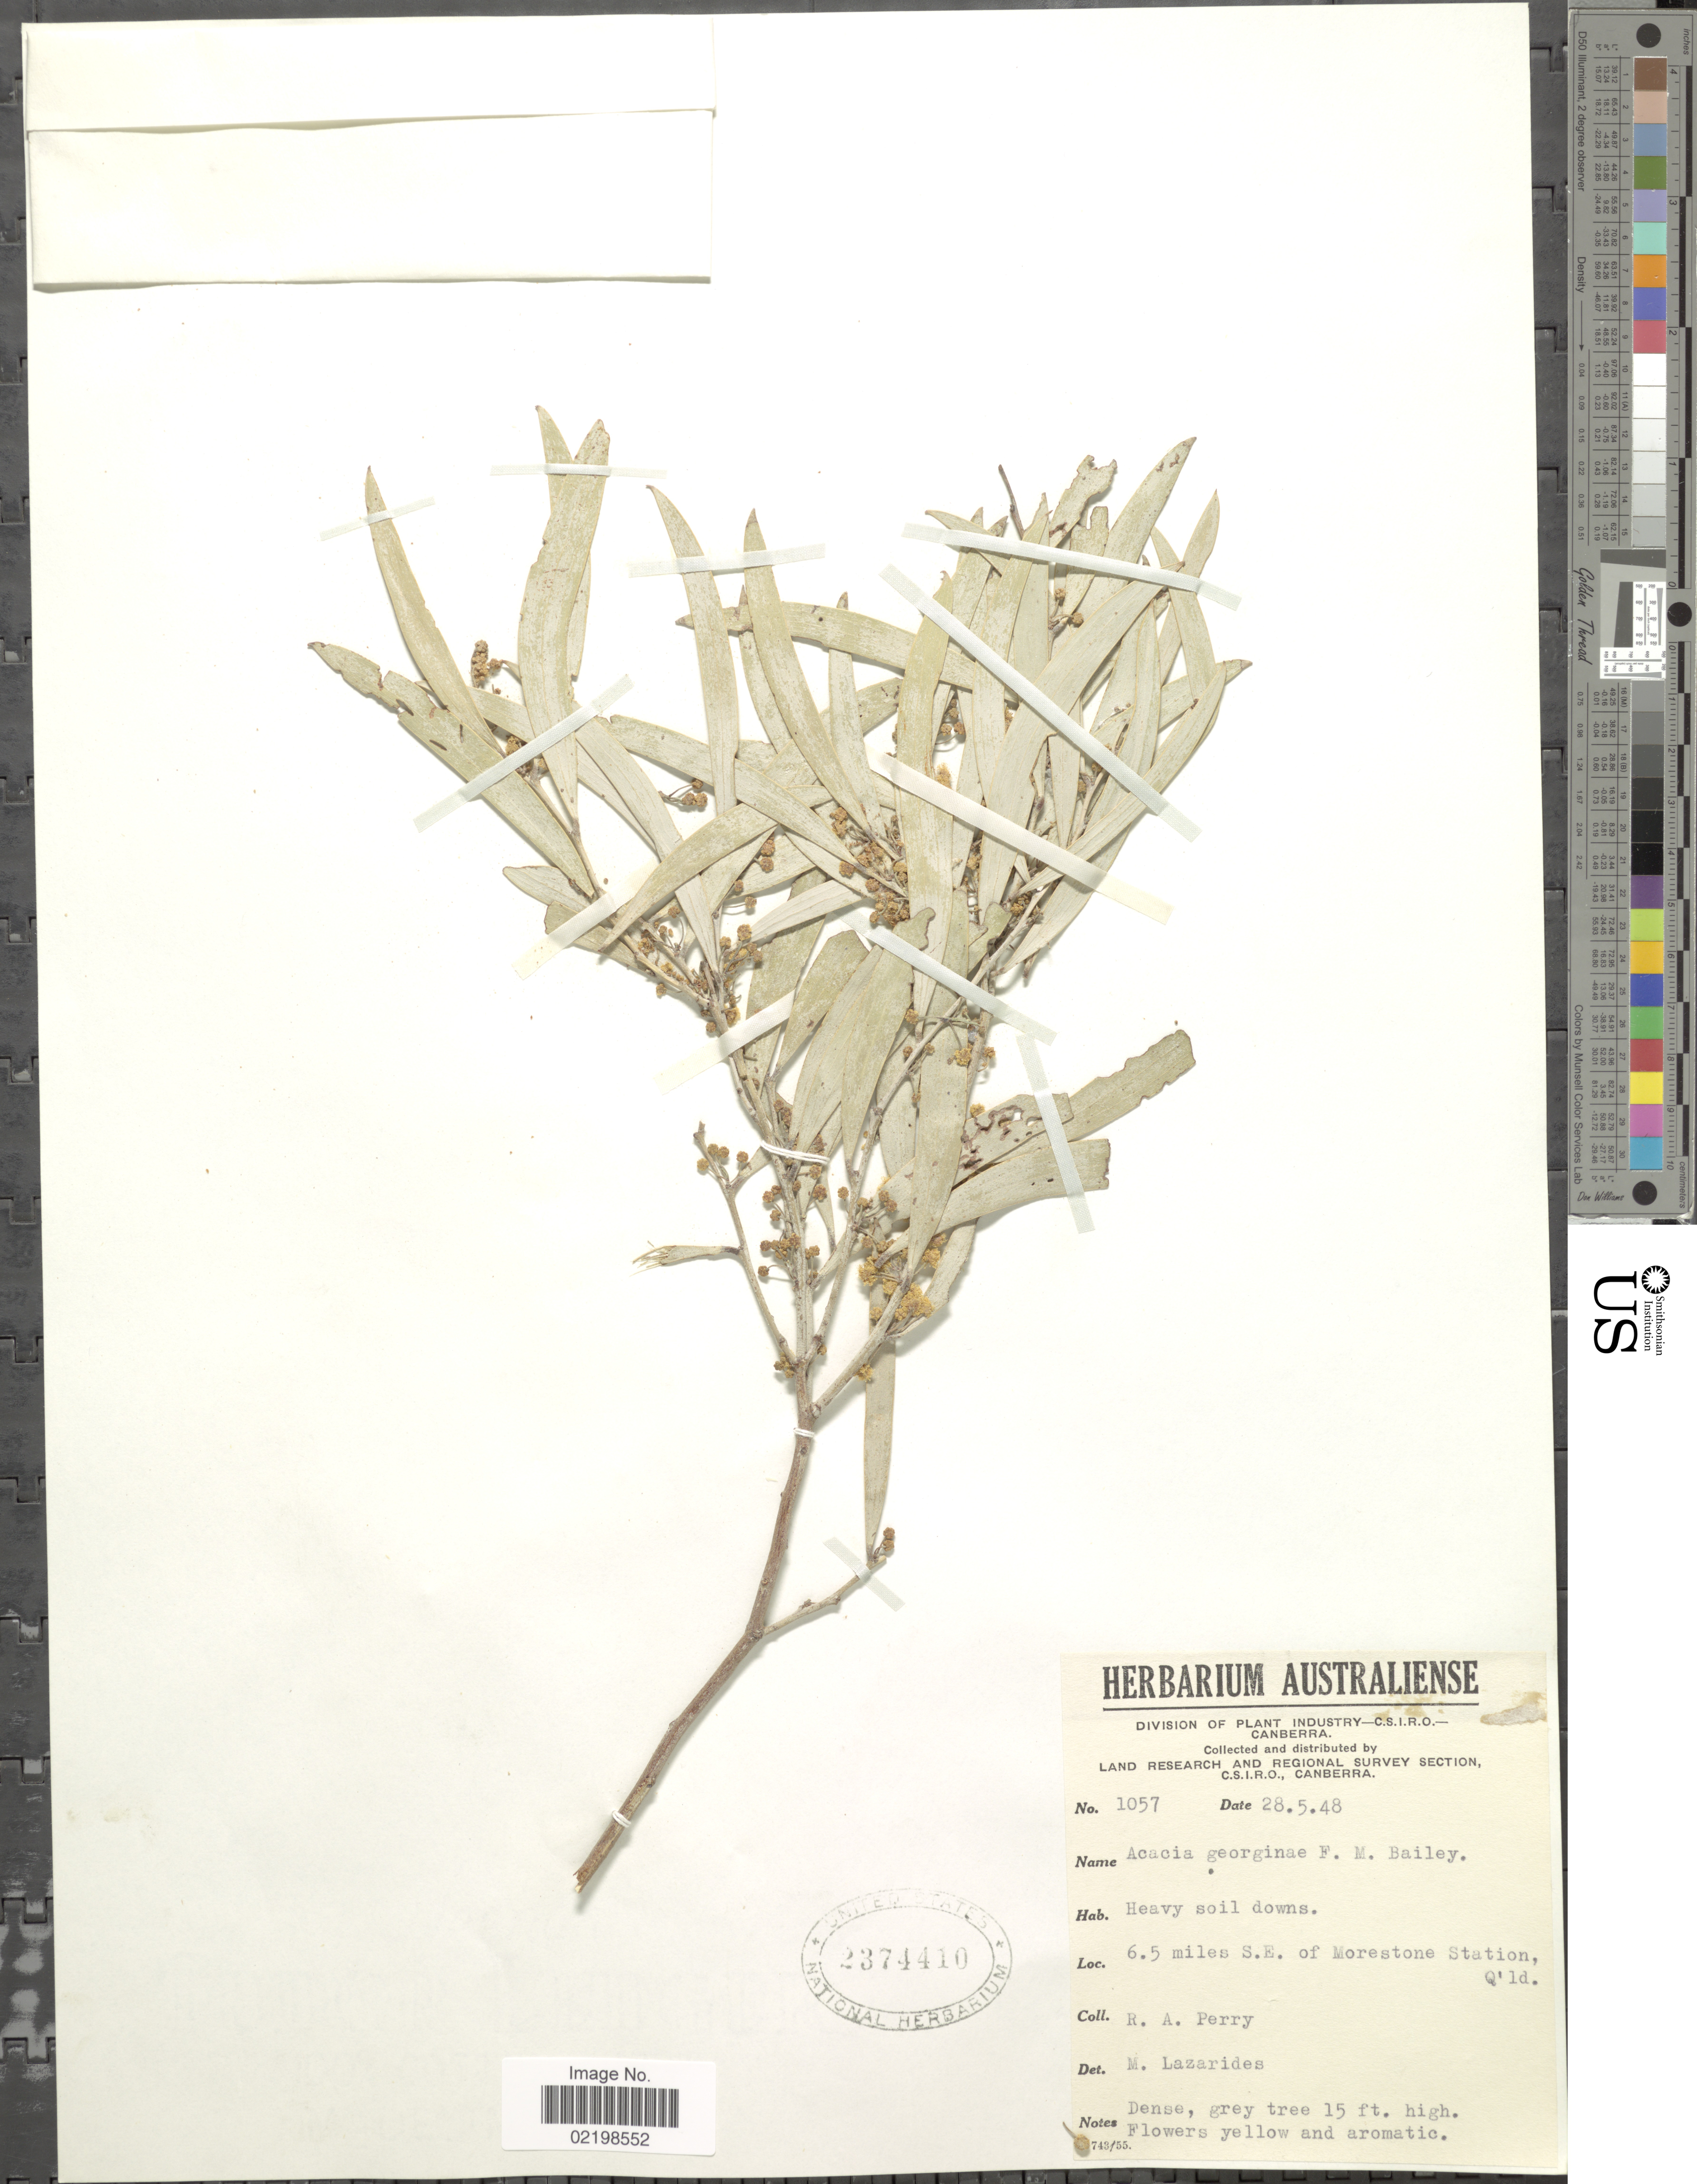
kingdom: Plantae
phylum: Tracheophyta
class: Magnoliopsida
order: Fabales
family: Fabaceae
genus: Acacia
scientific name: Acacia georginae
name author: F.M. Bailey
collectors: Perry, R. A.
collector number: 1057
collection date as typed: Transcribed d/m/y: 28/5/48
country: Australia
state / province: Queensland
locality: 6.5 miles S.E. of Morestone Station, Q'ld.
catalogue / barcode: US 2374410